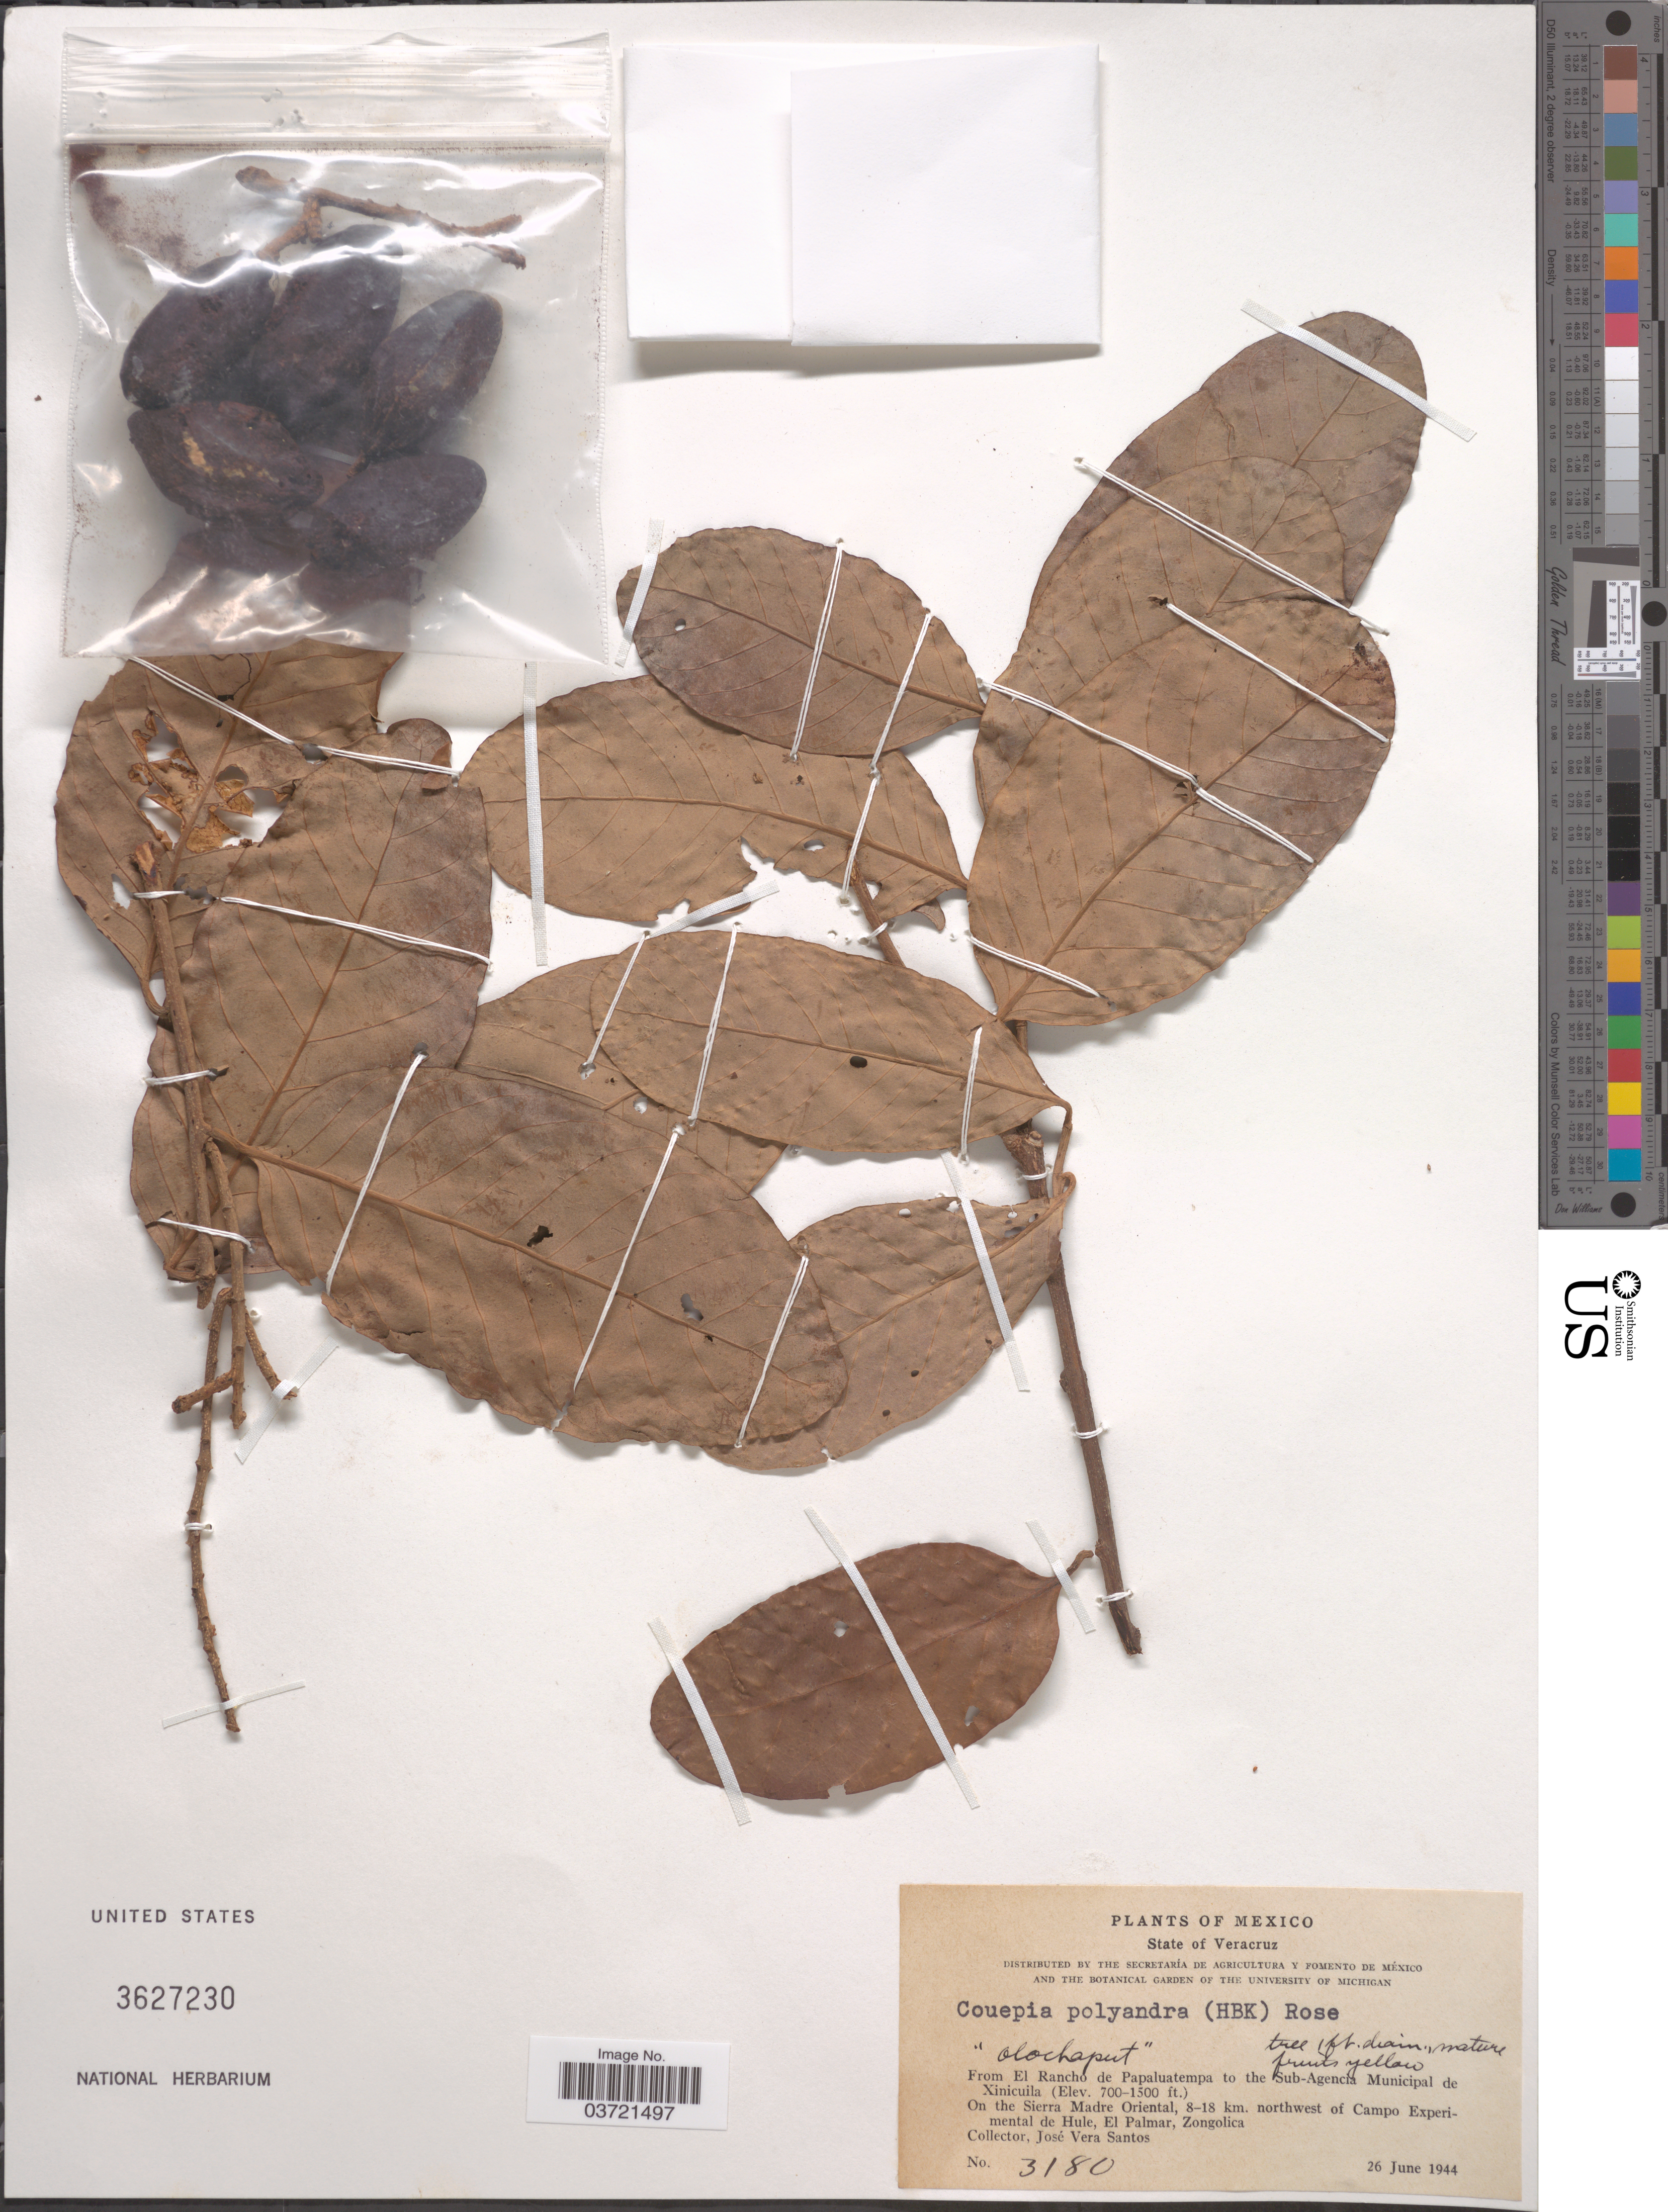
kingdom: Plantae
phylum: Tracheophyta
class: Magnoliopsida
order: Malpighiales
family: Chrysobalanaceae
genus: Couepia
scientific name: Couepia polyandra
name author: (Kunth) Rose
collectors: J. V. Santos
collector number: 3180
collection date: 1944-06-26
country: Mexico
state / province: Veracruz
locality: From El Rancho de Papaluatempa to the Sub-Agencia Municipal de Xinicuila. On the Sierra Madre Oriental, 8-18 km. northwest of Campo Experimental de Hule, El Palmar, Zongolica.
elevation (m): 213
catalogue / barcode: US 3627230